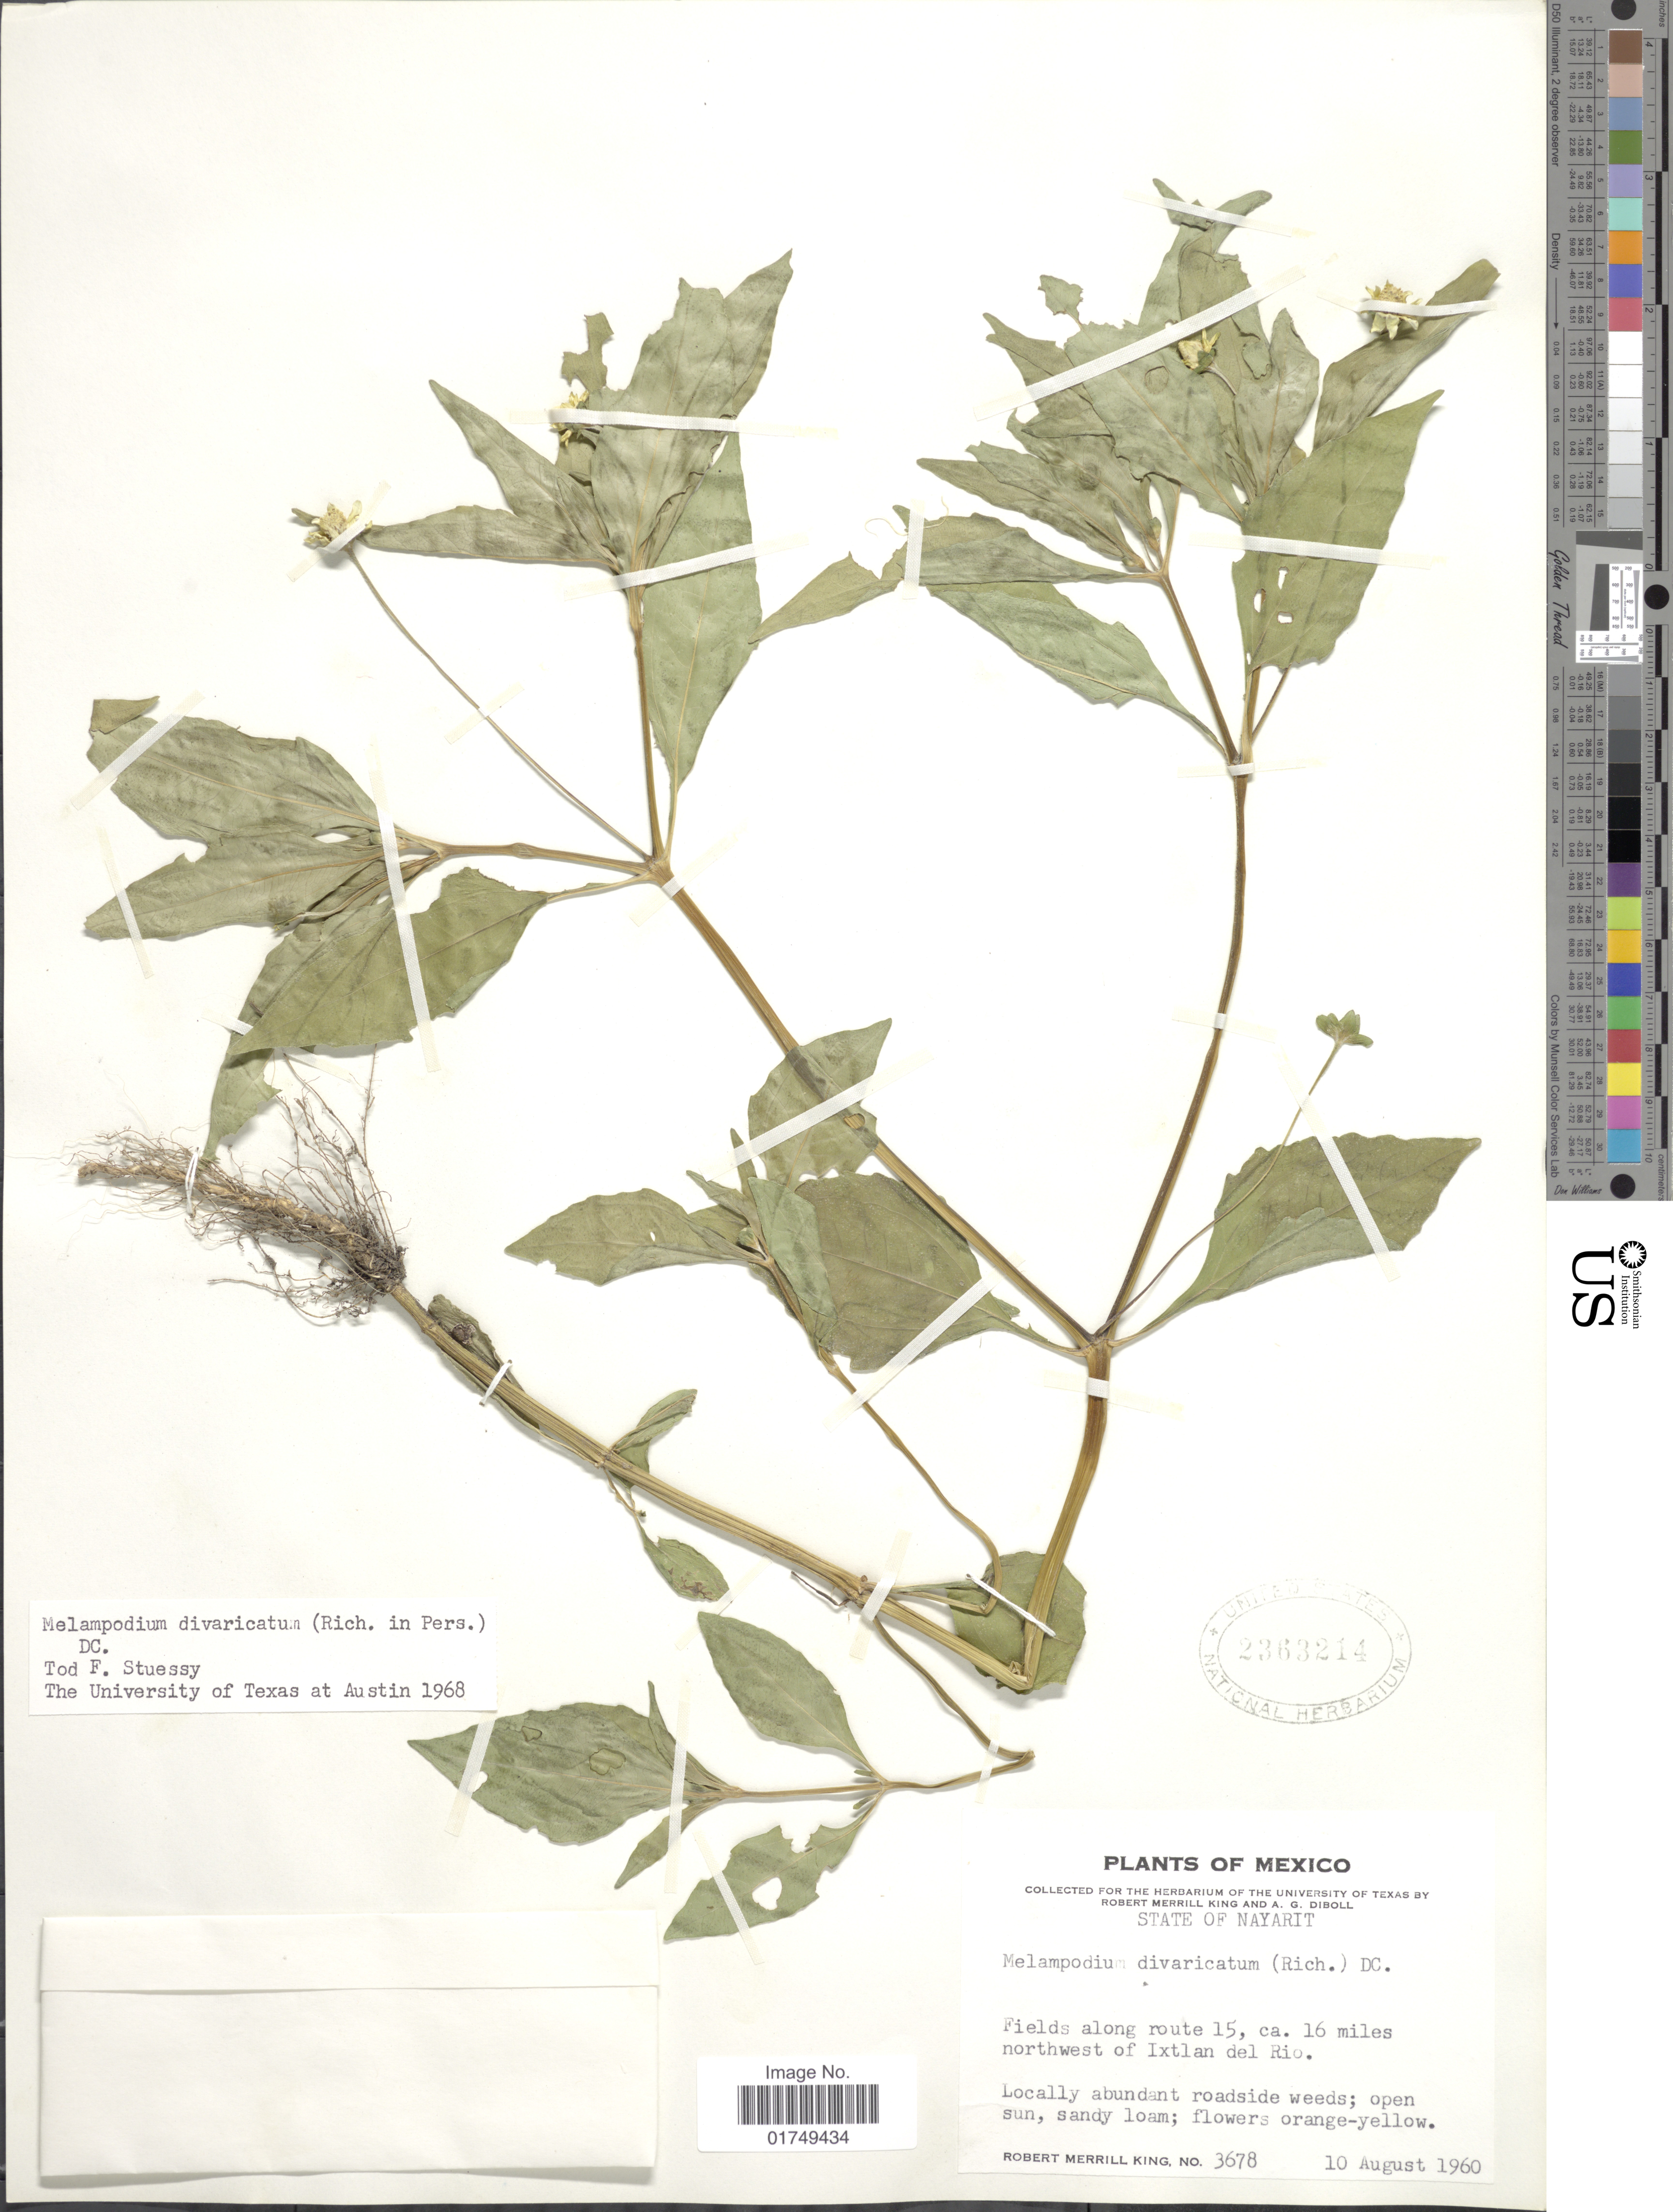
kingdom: Plantae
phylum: Tracheophyta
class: Magnoliopsida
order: Asterales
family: Asteraceae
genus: Melampodium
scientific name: Melampodium divaricatum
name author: (Rich.) DC.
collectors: R. M. King & A. Diboll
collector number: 3678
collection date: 1960-08-10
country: Mexico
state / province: Nayarit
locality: Fields along route 15, ca 16 miles northwest of Ixtlan del Rio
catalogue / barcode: US 2363214